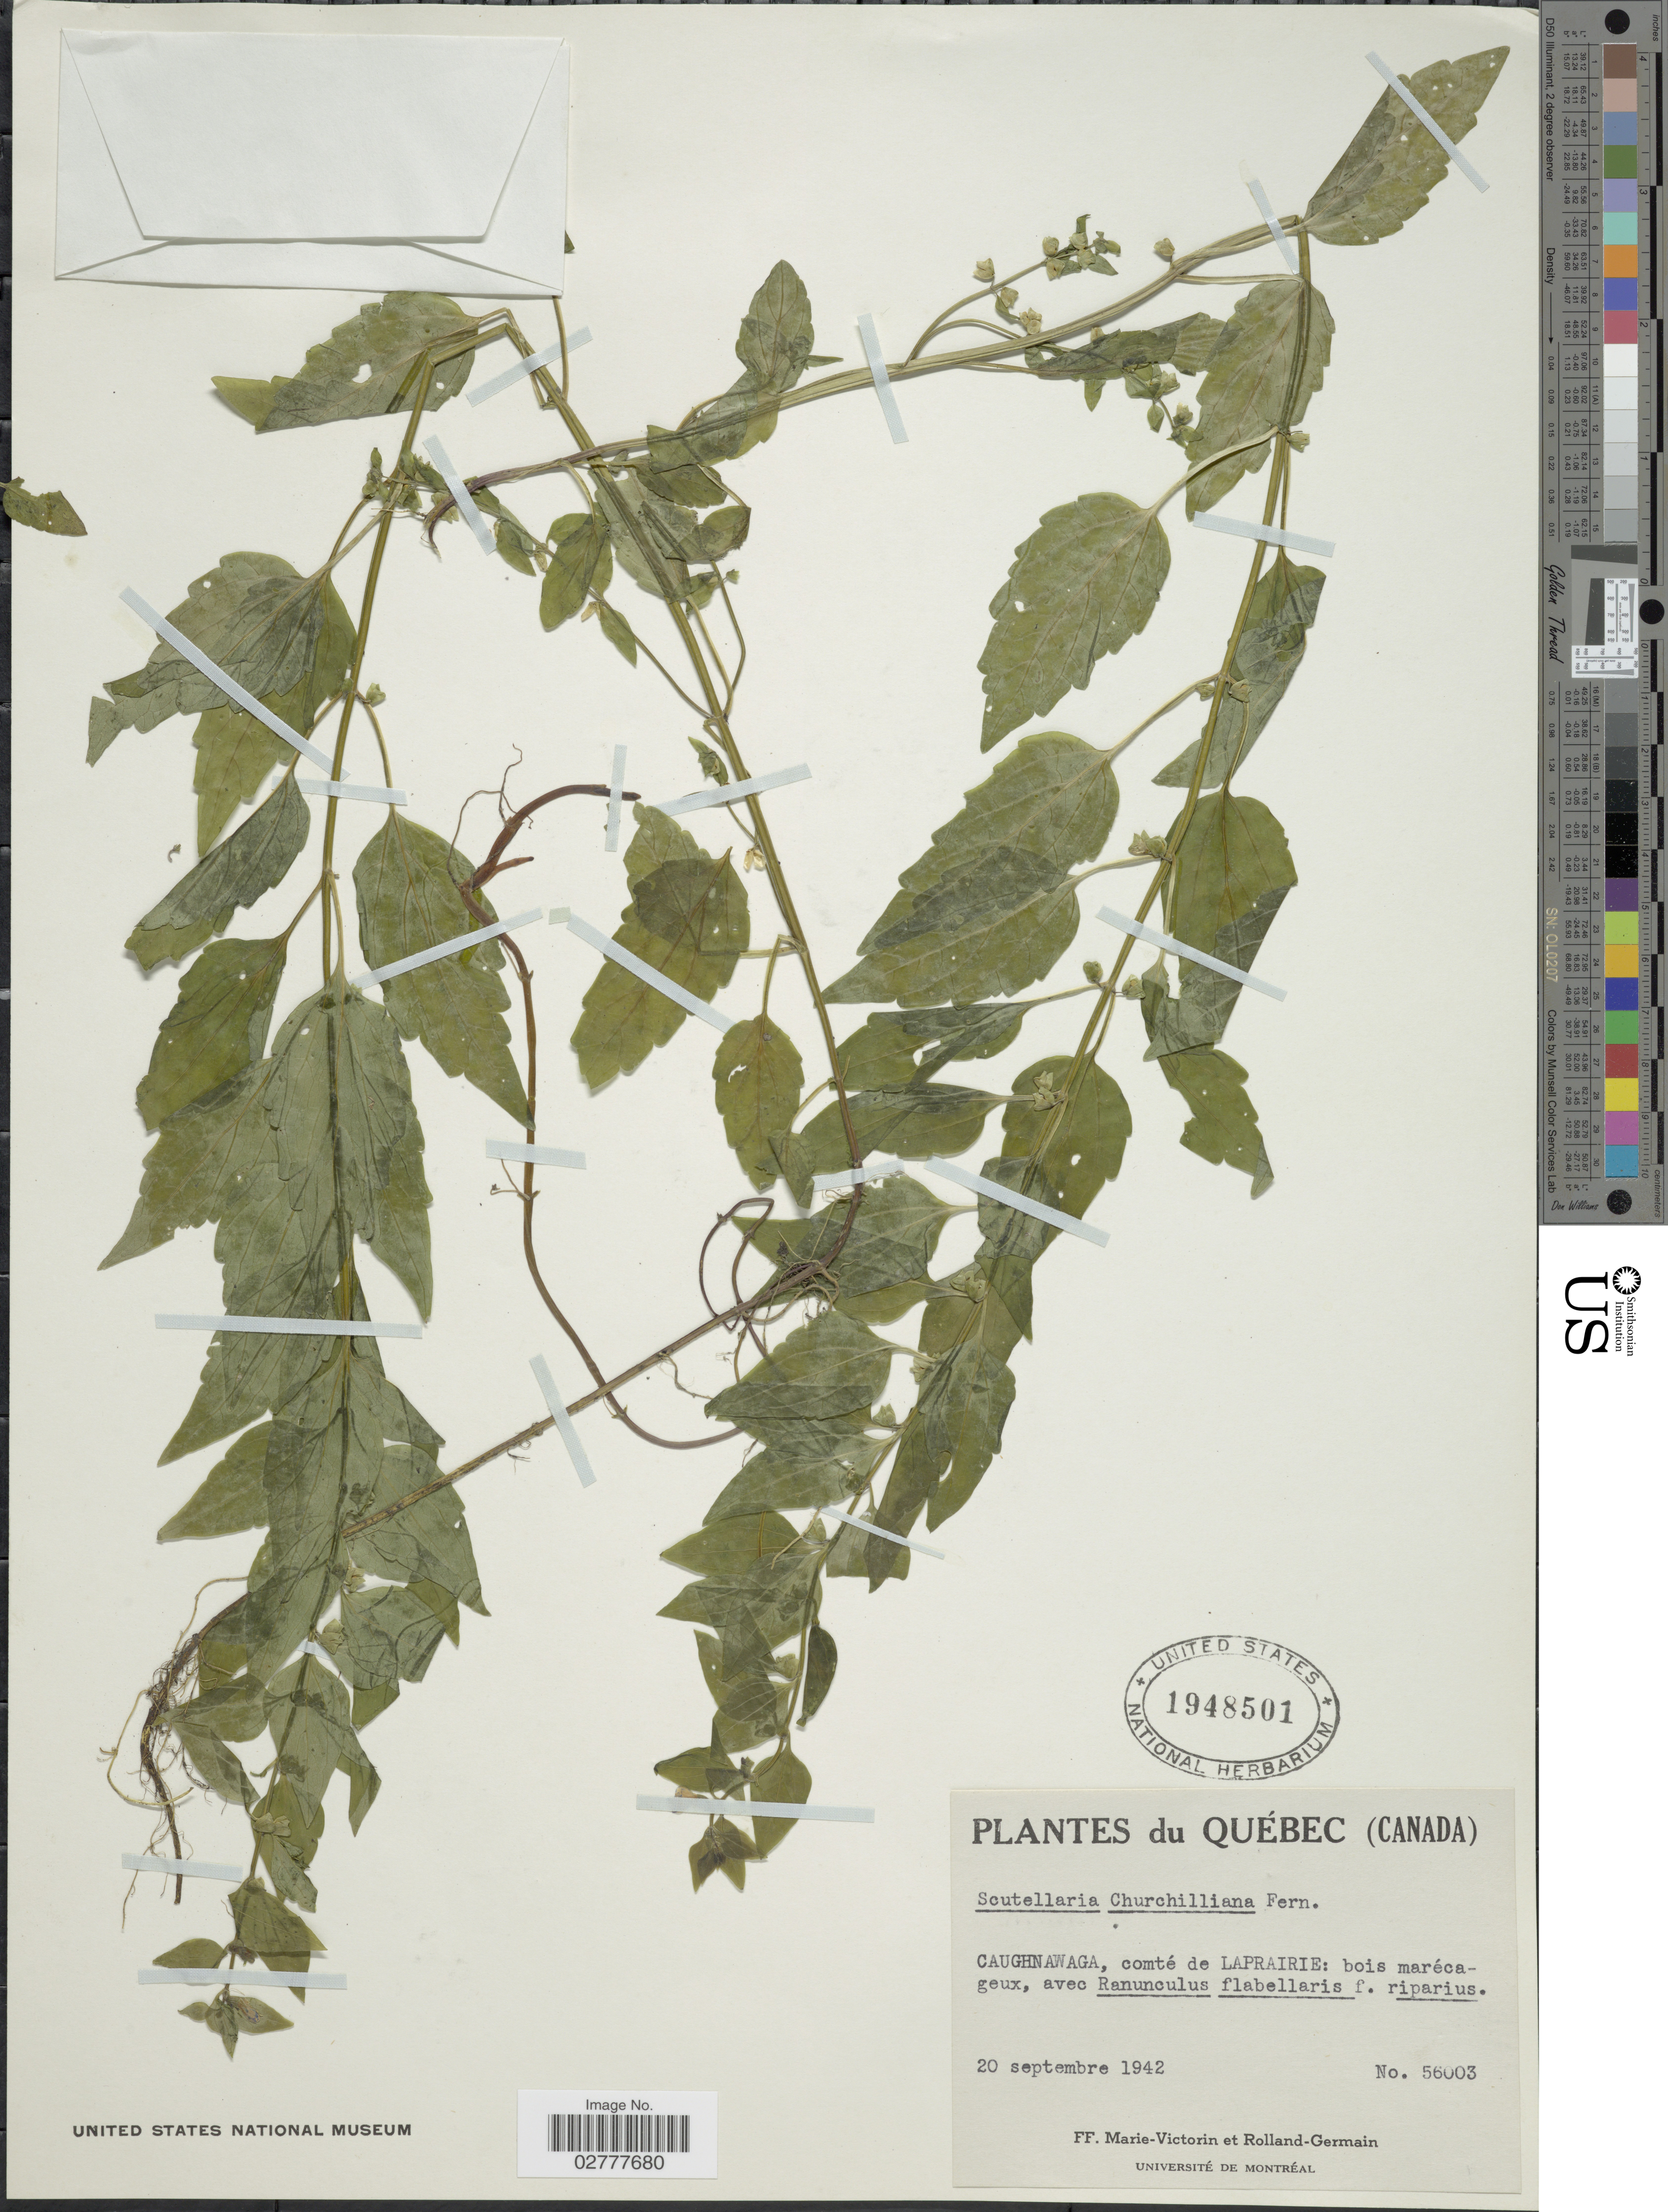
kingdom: Plantae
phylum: Tracheophyta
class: Magnoliopsida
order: Lamiales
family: Lamiaceae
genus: Scutellaria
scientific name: Scutellaria churchilliana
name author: Fernald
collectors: F. Marie-Victorin & Rolland-Germain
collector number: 56003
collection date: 1942-09-20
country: Canada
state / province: Quebec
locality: Caughnawaga, comté de Laprairie.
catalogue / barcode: US 1948501